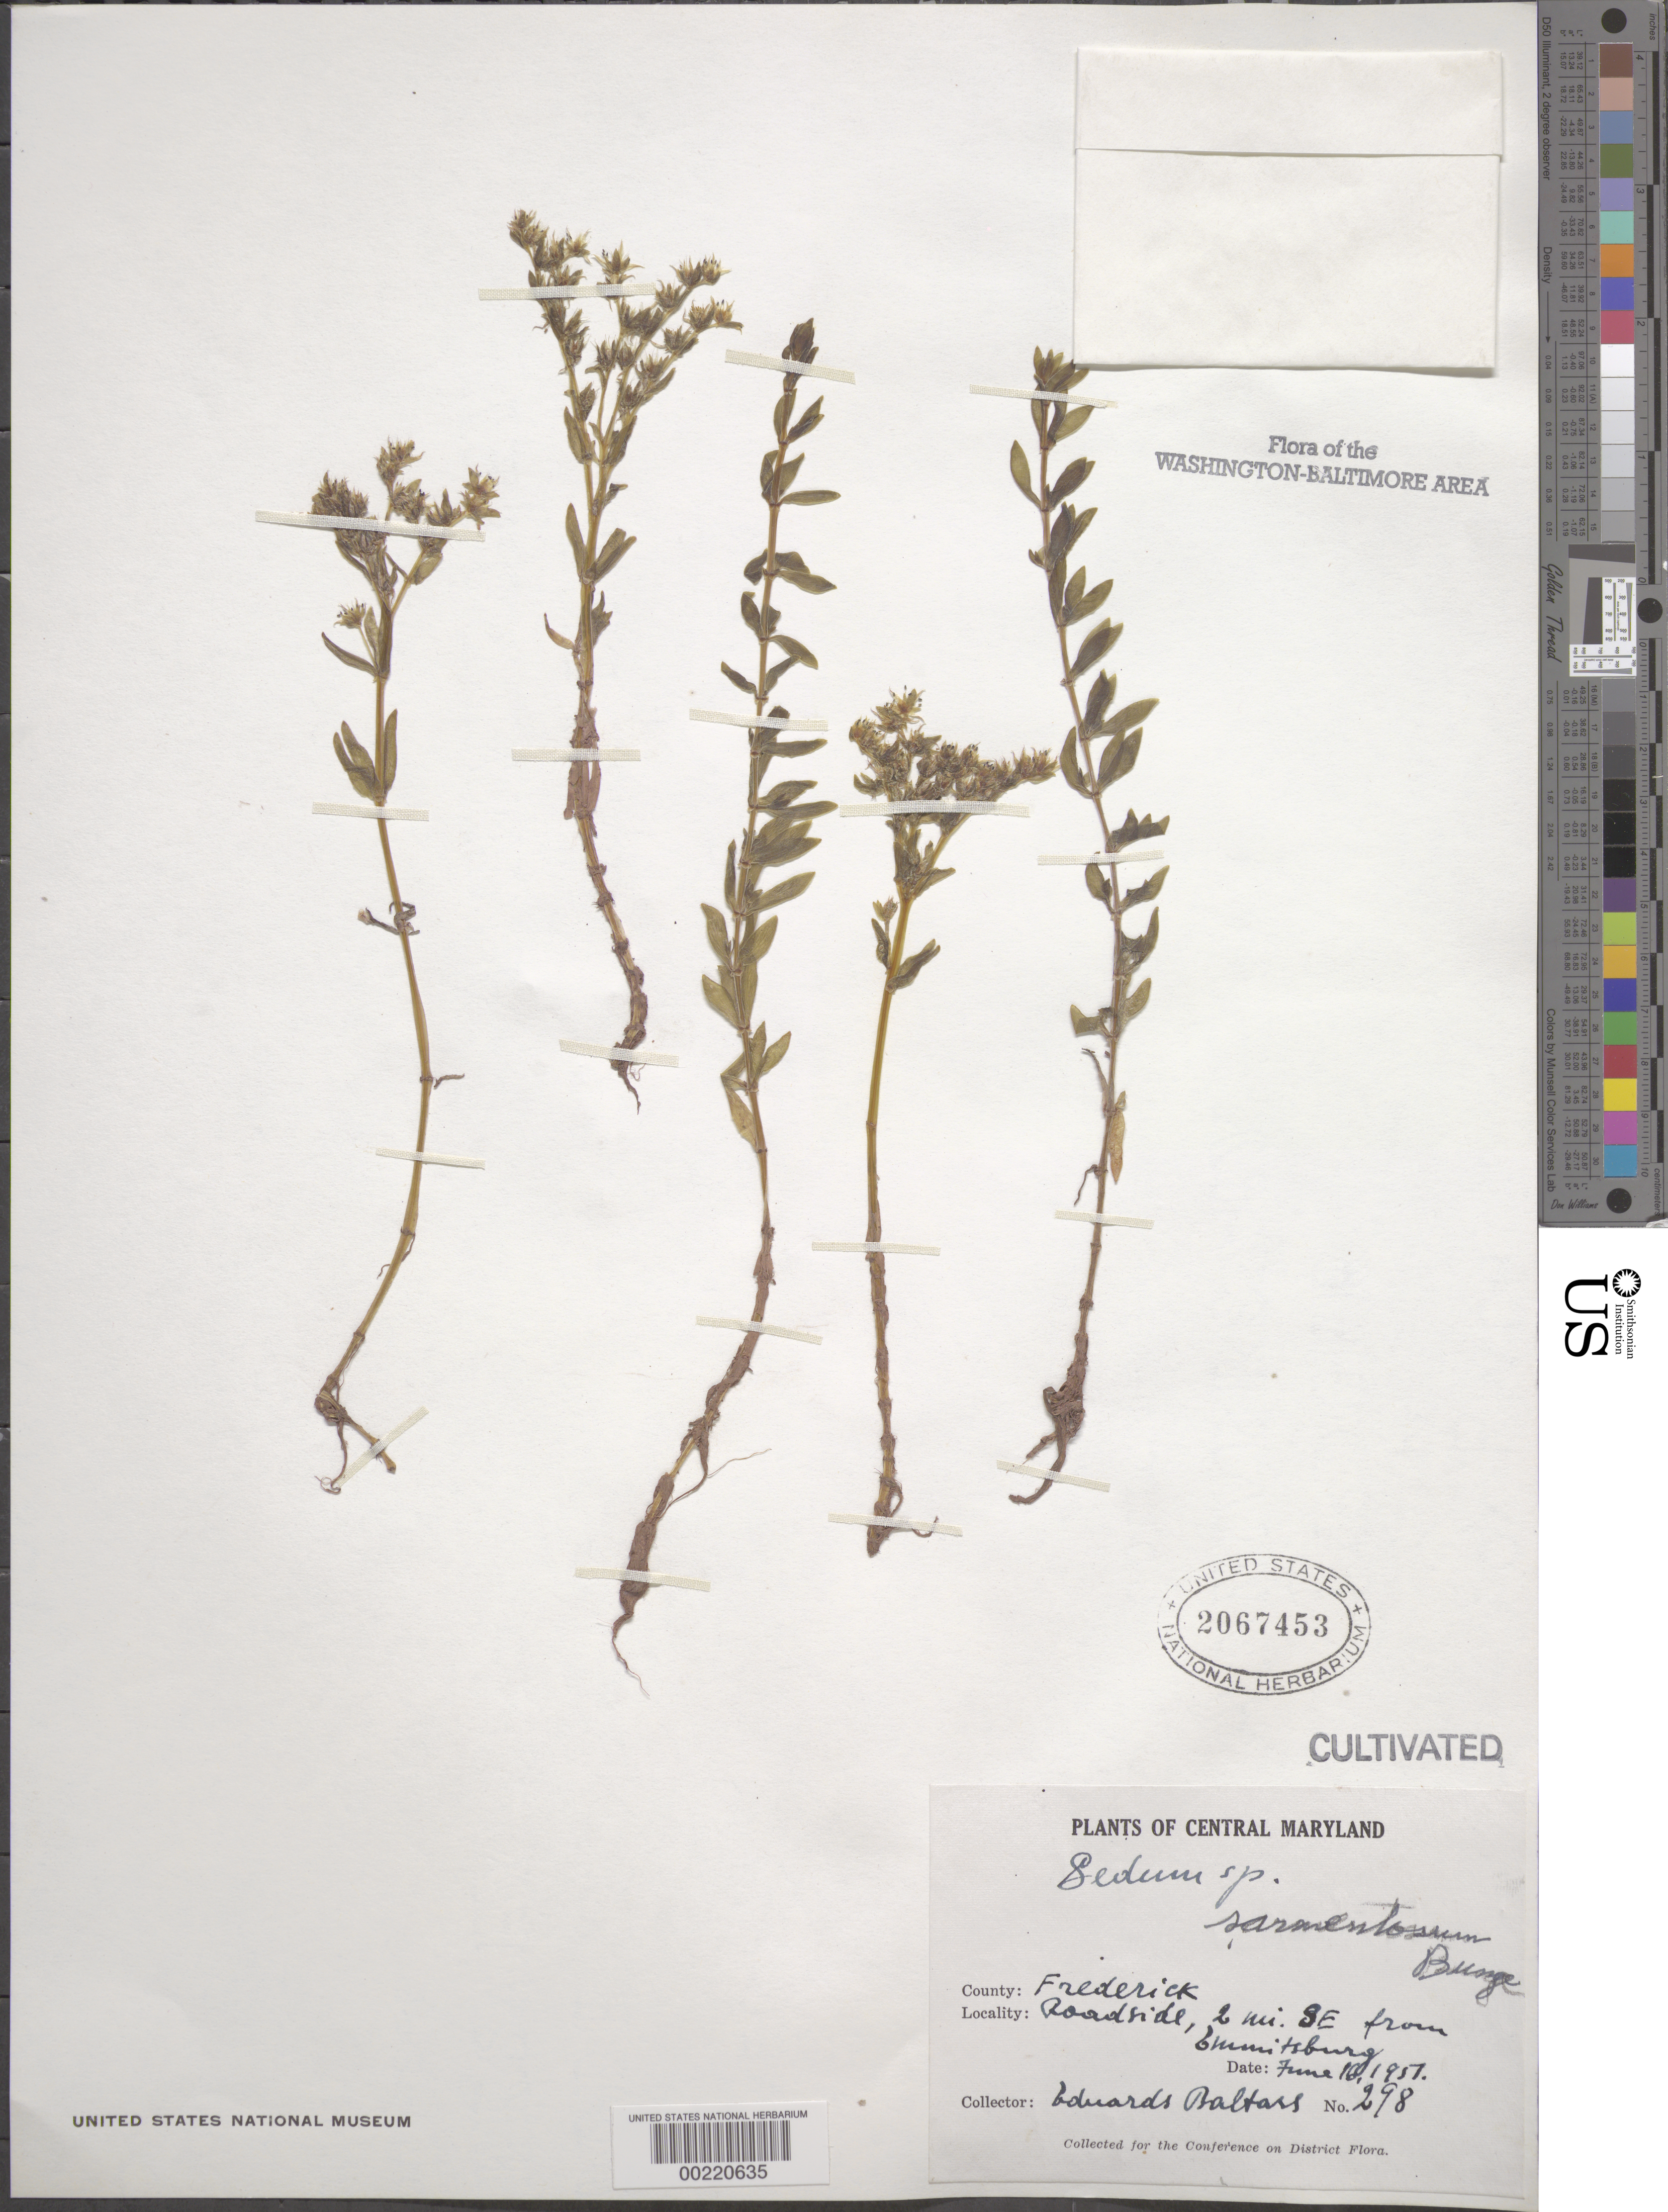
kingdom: Plantae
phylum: Tracheophyta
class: Magnoliopsida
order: Saxifragales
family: Crassulaceae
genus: Sedum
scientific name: Sedum sarmentosum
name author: Bunge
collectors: E. Baltars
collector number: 298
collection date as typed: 16 Jun 1951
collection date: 1951-06-16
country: United States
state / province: Maryland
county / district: Frederick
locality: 2 mi. SE from Emmitsburg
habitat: Roadside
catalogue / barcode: US 2067453